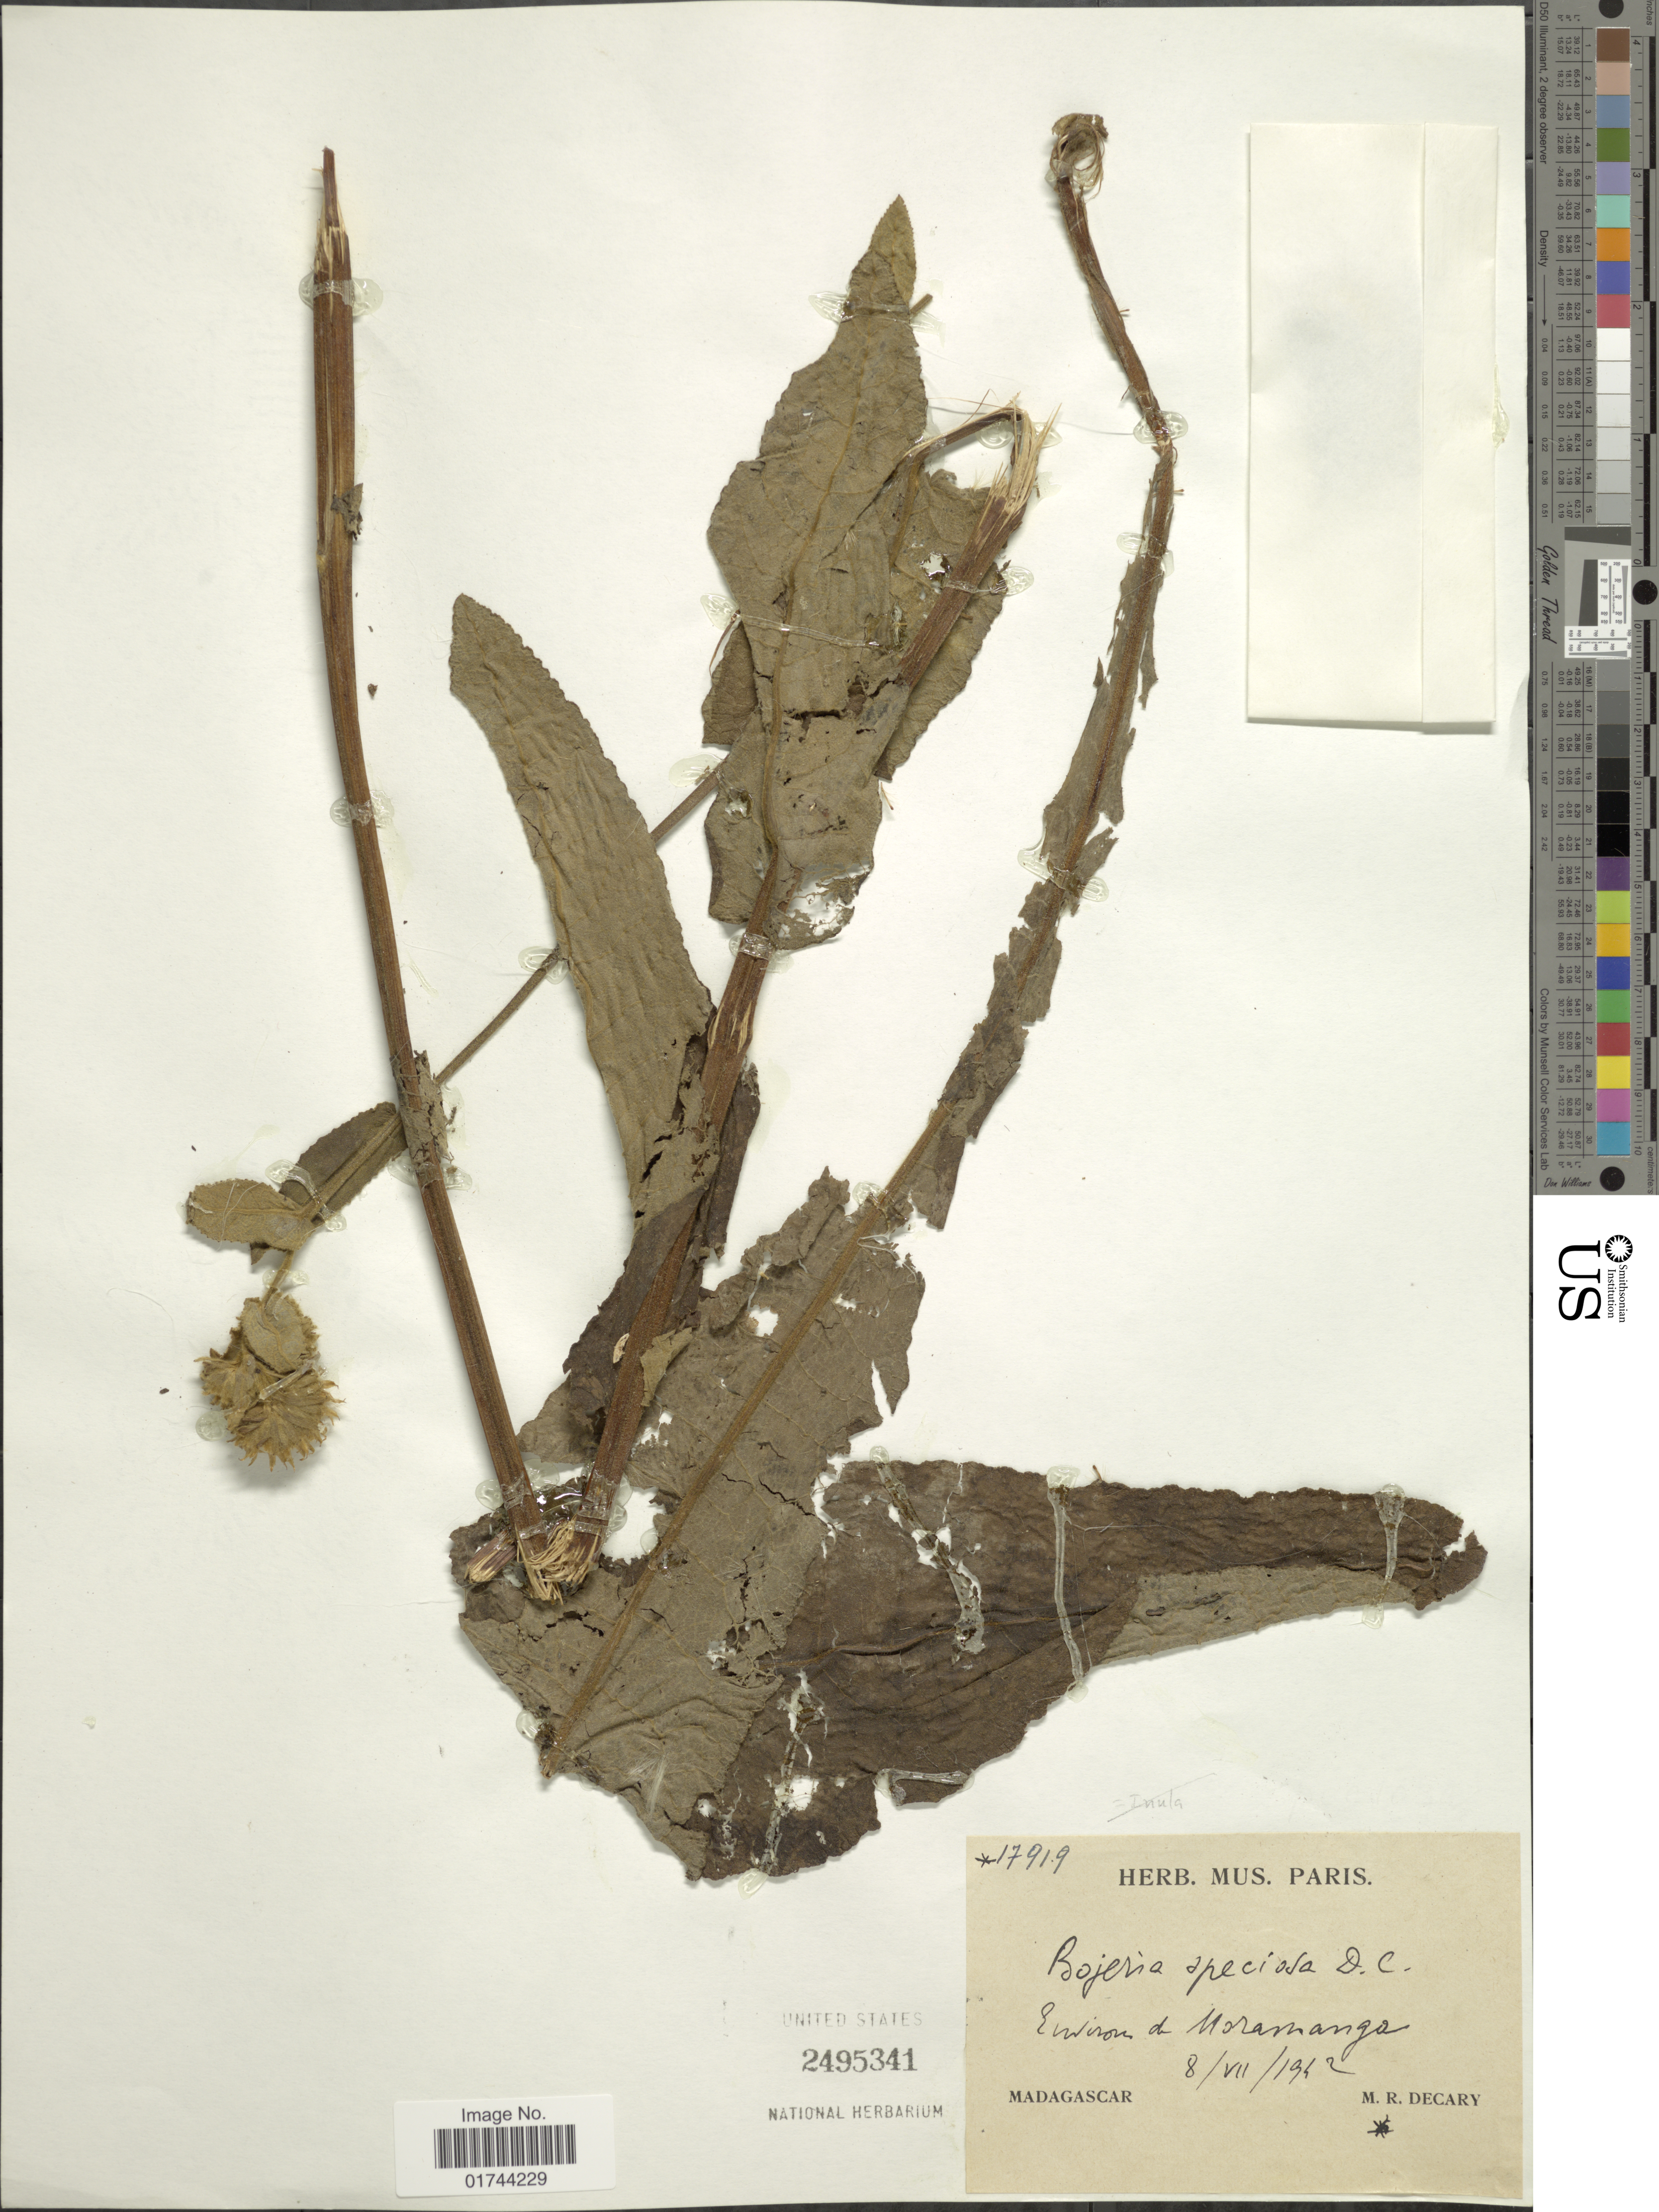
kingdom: Plantae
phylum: Tracheophyta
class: Magnoliopsida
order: Asterales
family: Asteraceae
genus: Inula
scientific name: Inula speciosa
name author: (DC.) O. Hoffm.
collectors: R. Decary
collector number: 17919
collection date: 1942-07-08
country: Madagascar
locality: Moramango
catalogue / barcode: US 2495341